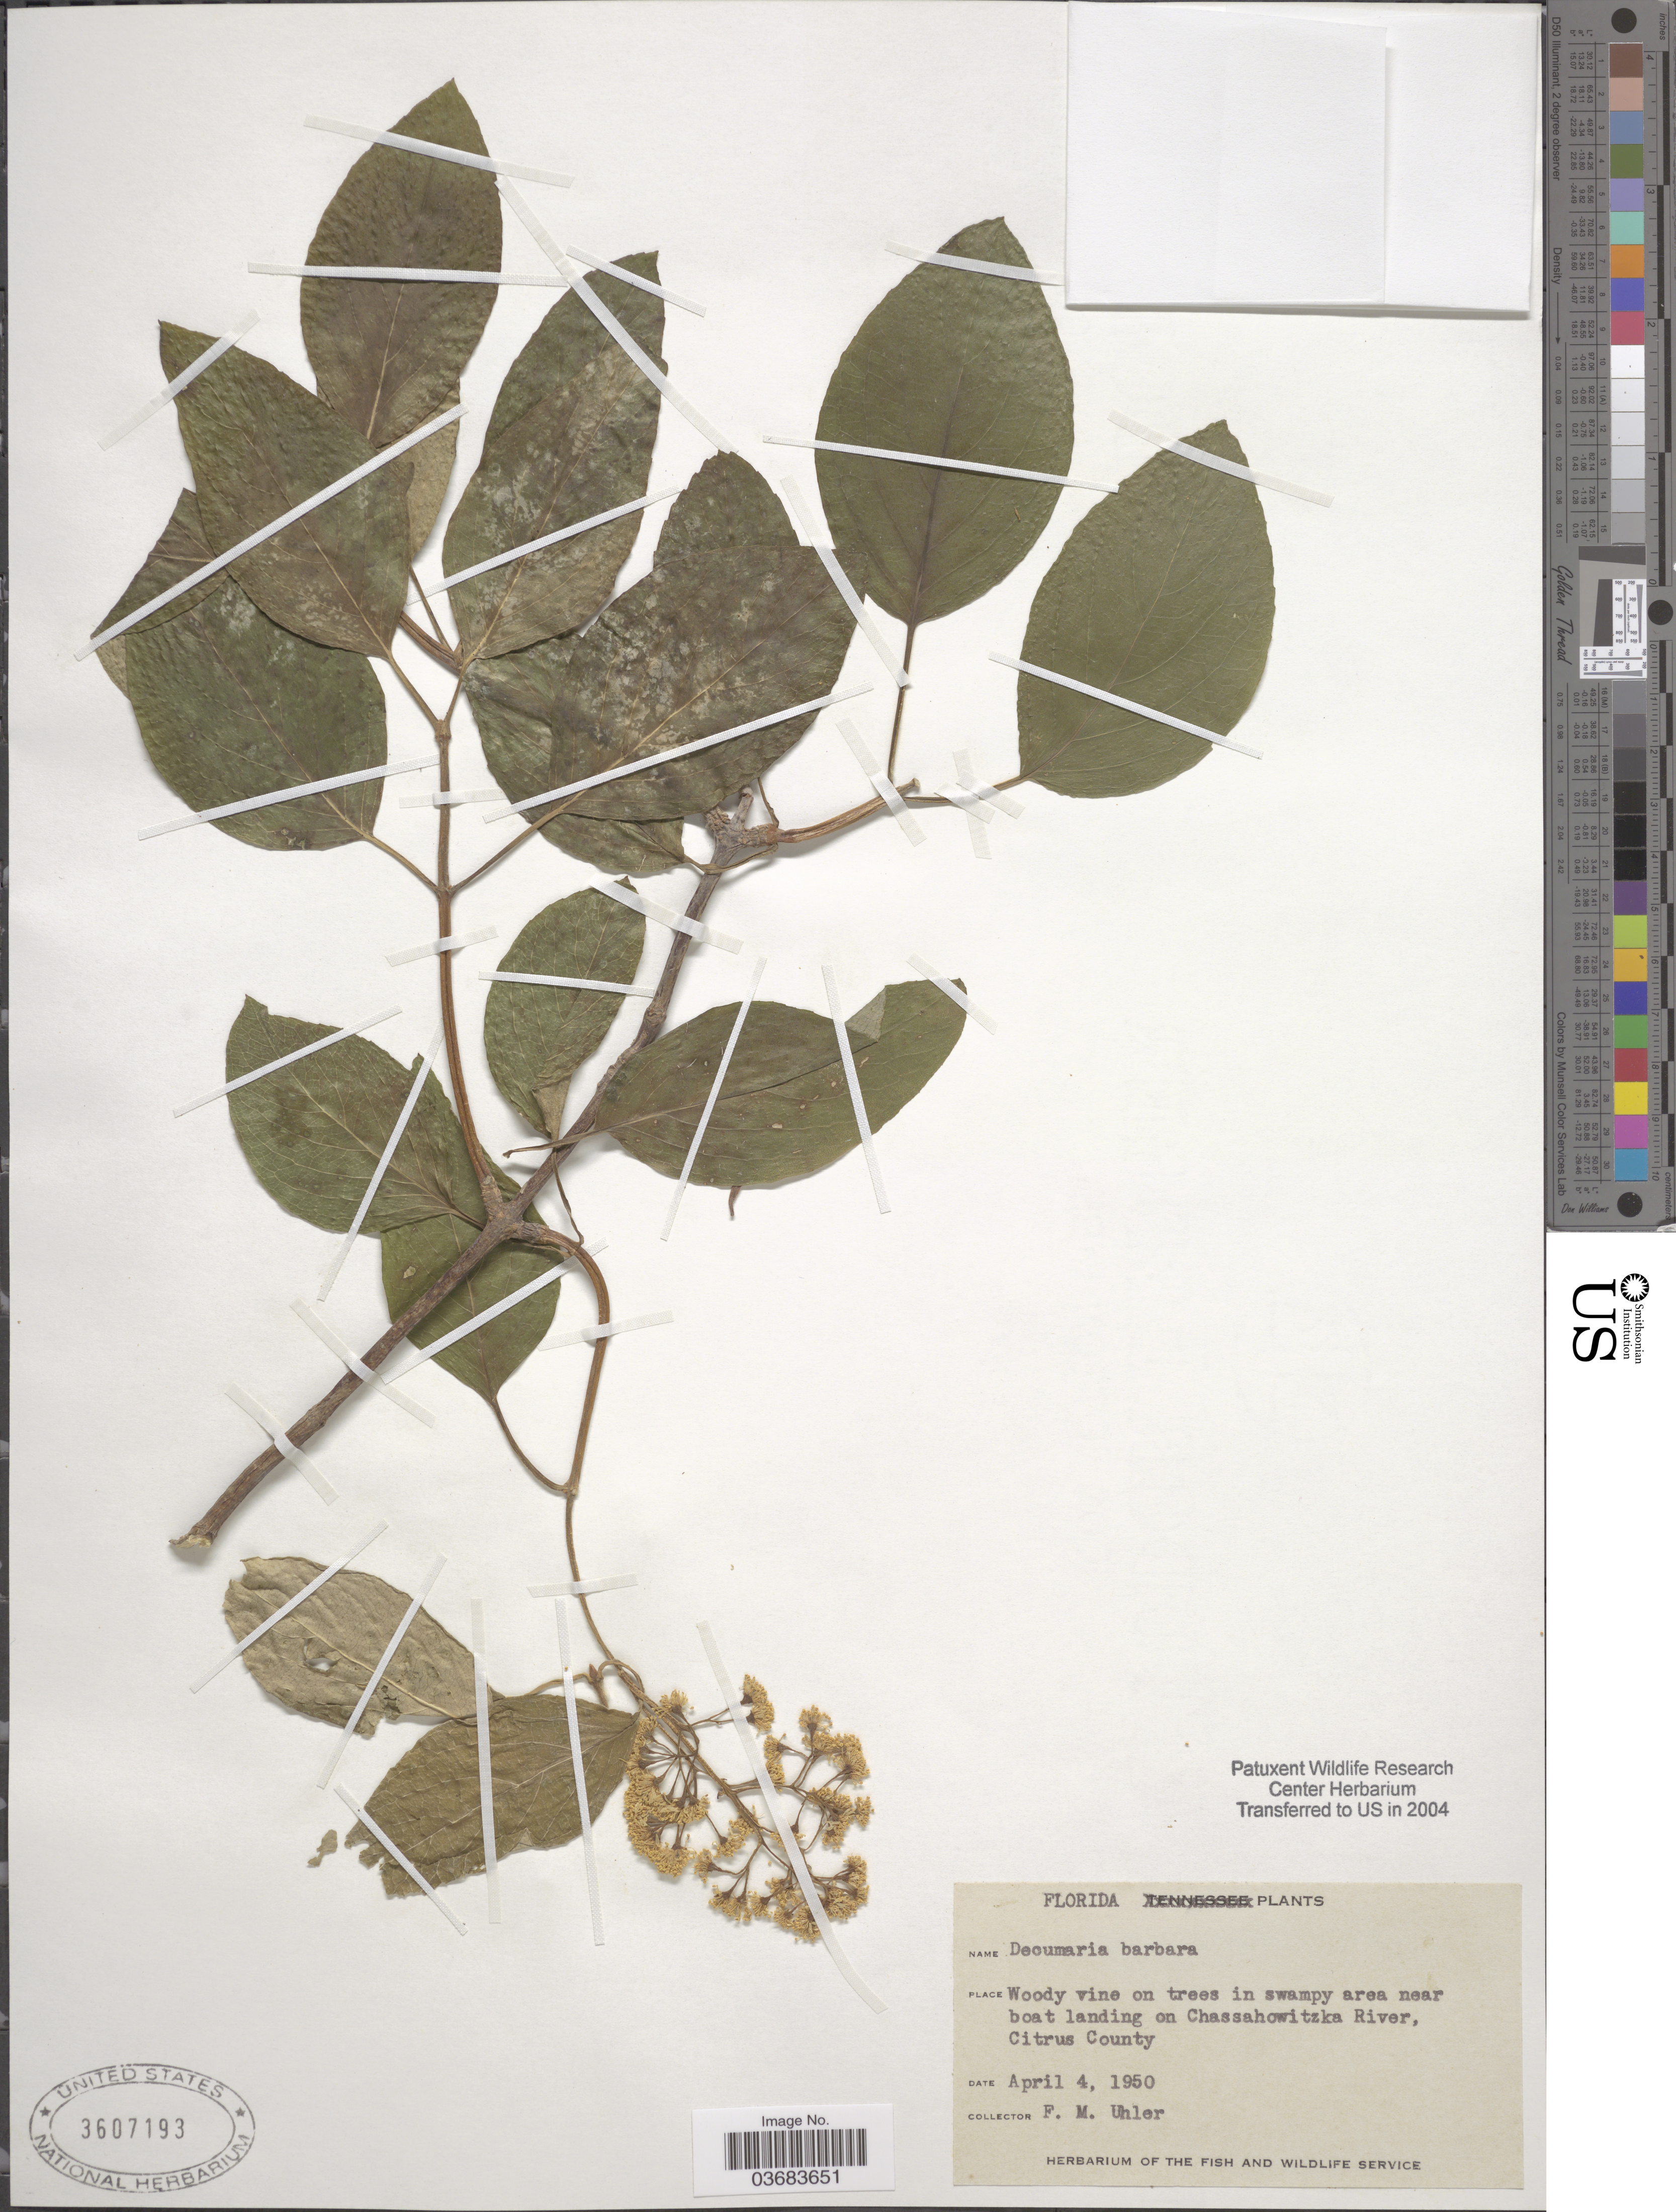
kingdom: Plantae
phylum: Tracheophyta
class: Magnoliopsida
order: Cornales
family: Hydrangeaceae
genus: Hydrangea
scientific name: Hydrangea barbara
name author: (L.) Bernd Schulz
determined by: Strong, Mark T., (BOT), Smithsonian Institution - National Museum of Natural History (UNITED STATES)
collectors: F. M. Uhler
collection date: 1950-04-04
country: United States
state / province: Florida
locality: Woody vine on trees in swampy area near boat landing on Chassahowitzka River, Citrus County.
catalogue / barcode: US 3607193